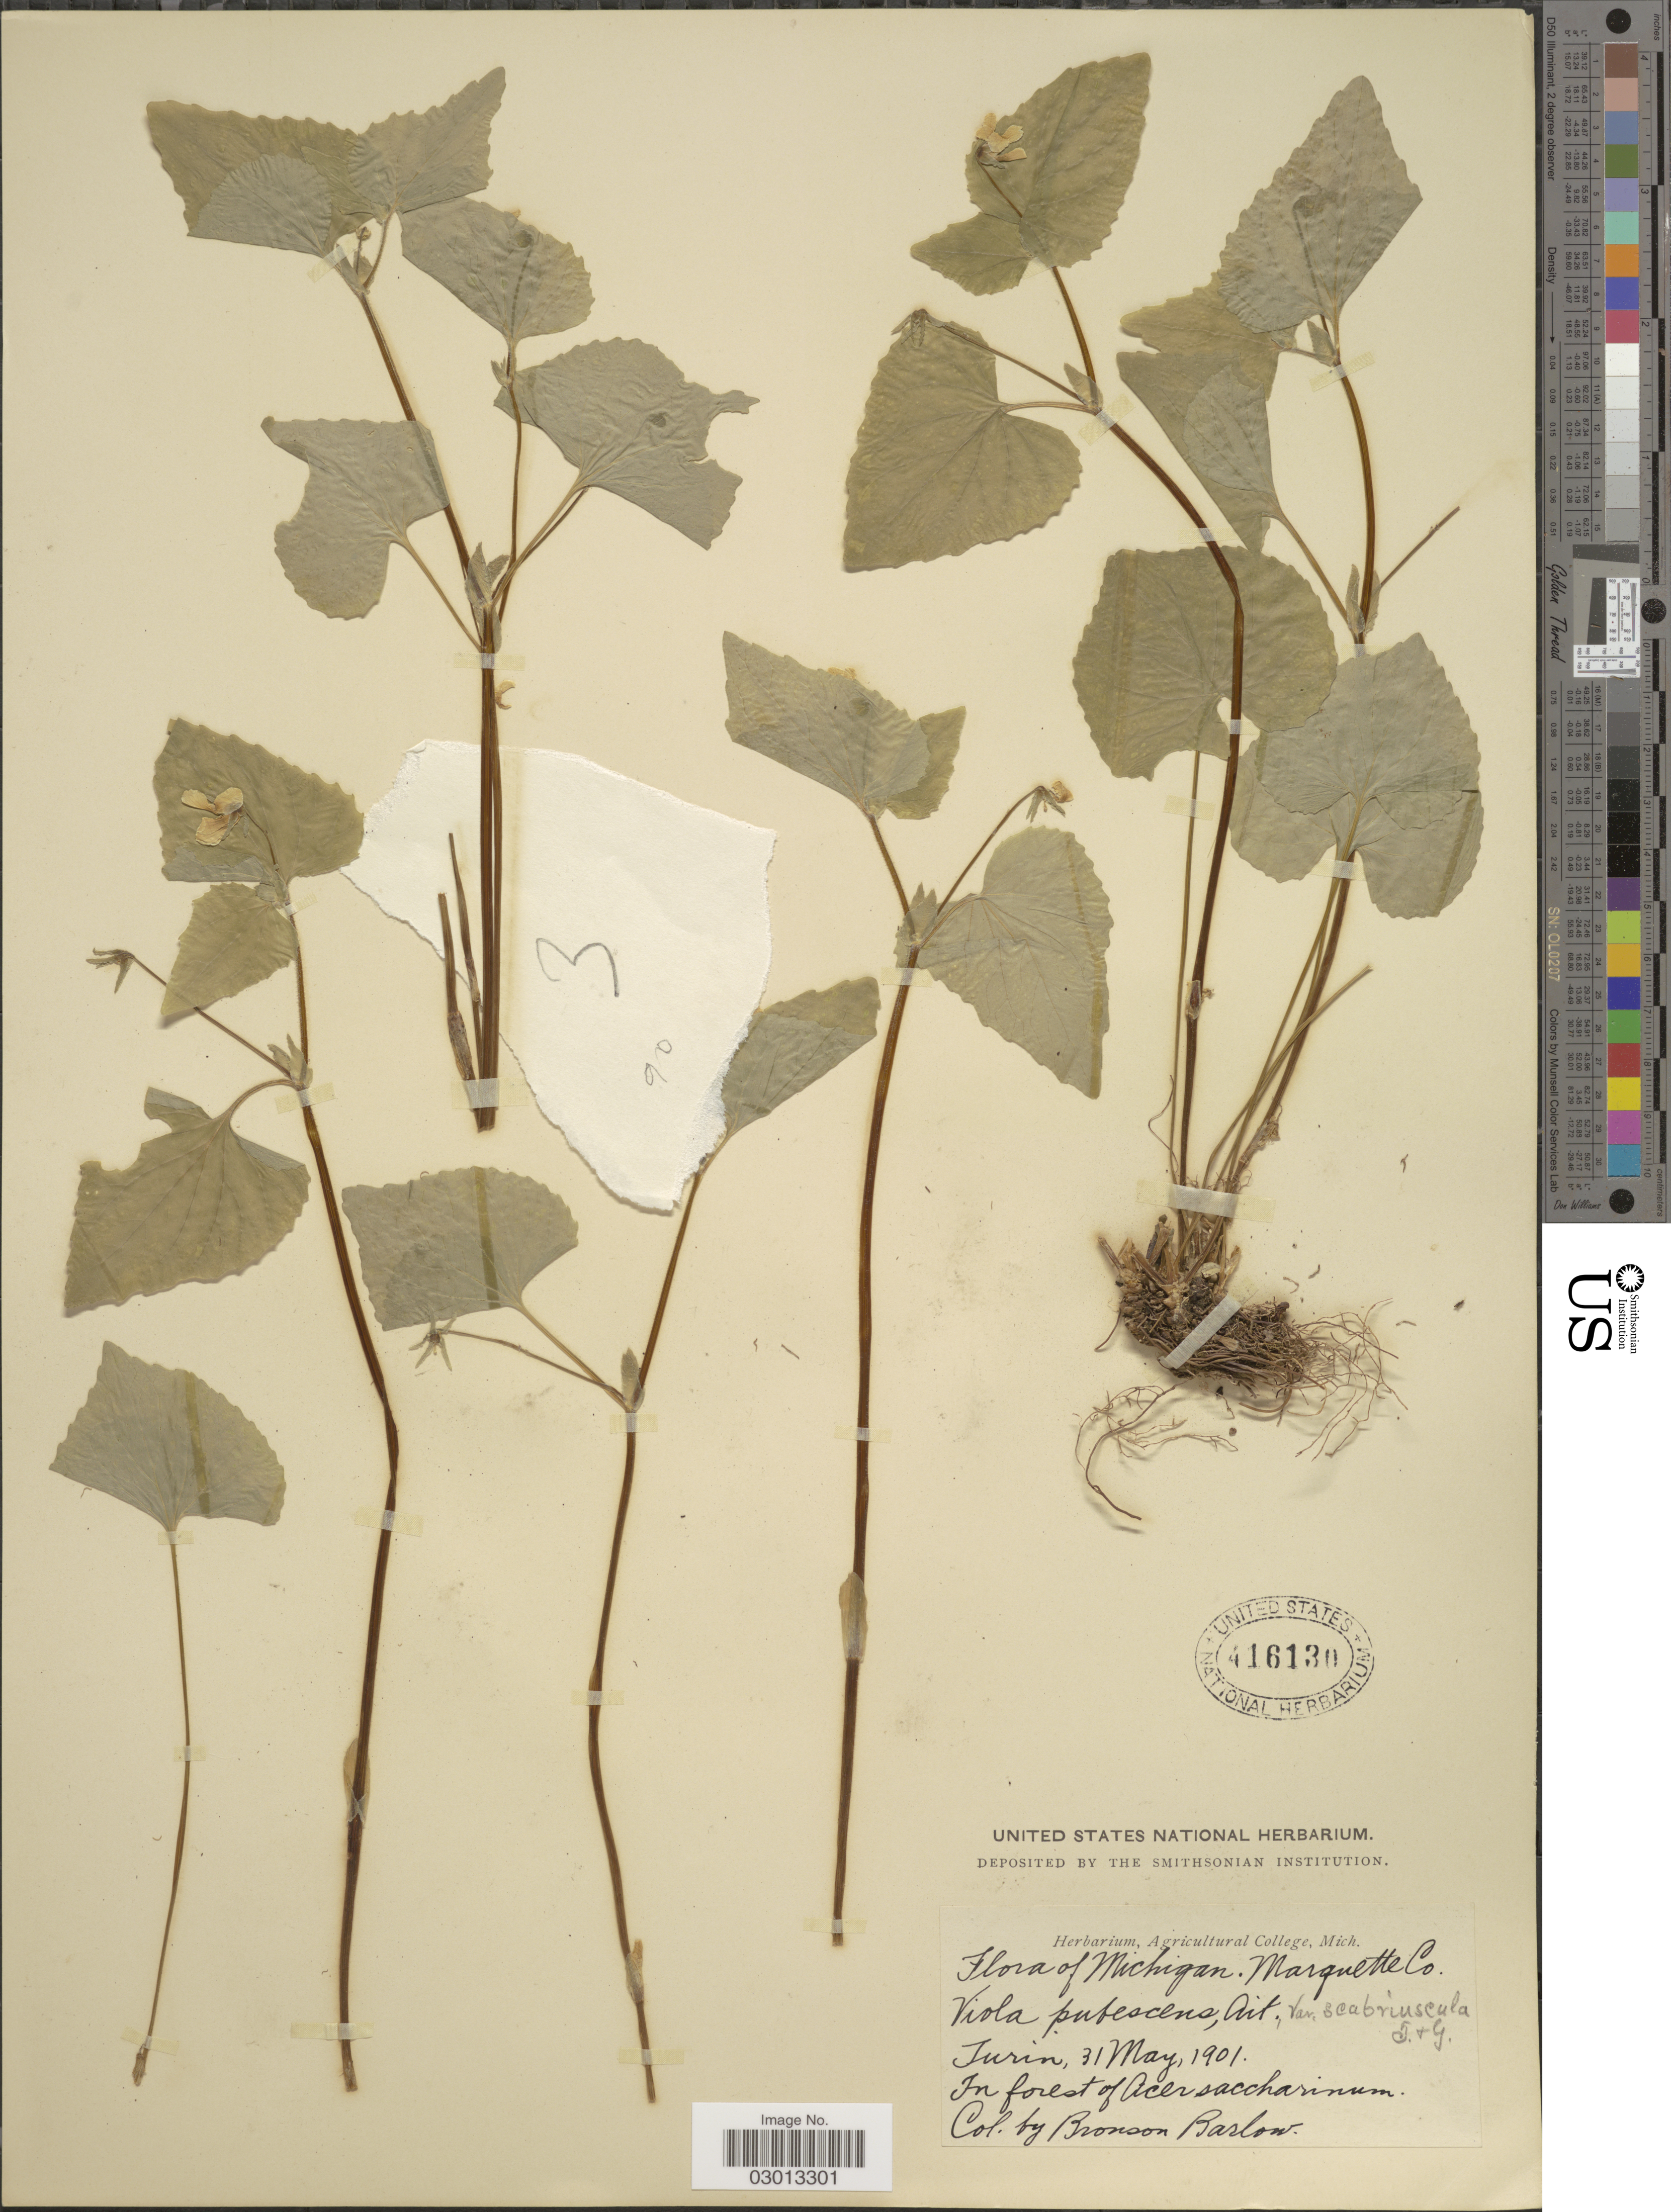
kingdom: Plantae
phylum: Tracheophyta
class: Magnoliopsida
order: Malpighiales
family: Violaceae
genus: Viola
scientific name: Viola pensylvanica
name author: Michx.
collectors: Barlow, B.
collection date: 1901-05-31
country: United States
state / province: Michigan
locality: Jurin.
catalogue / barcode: US 416130